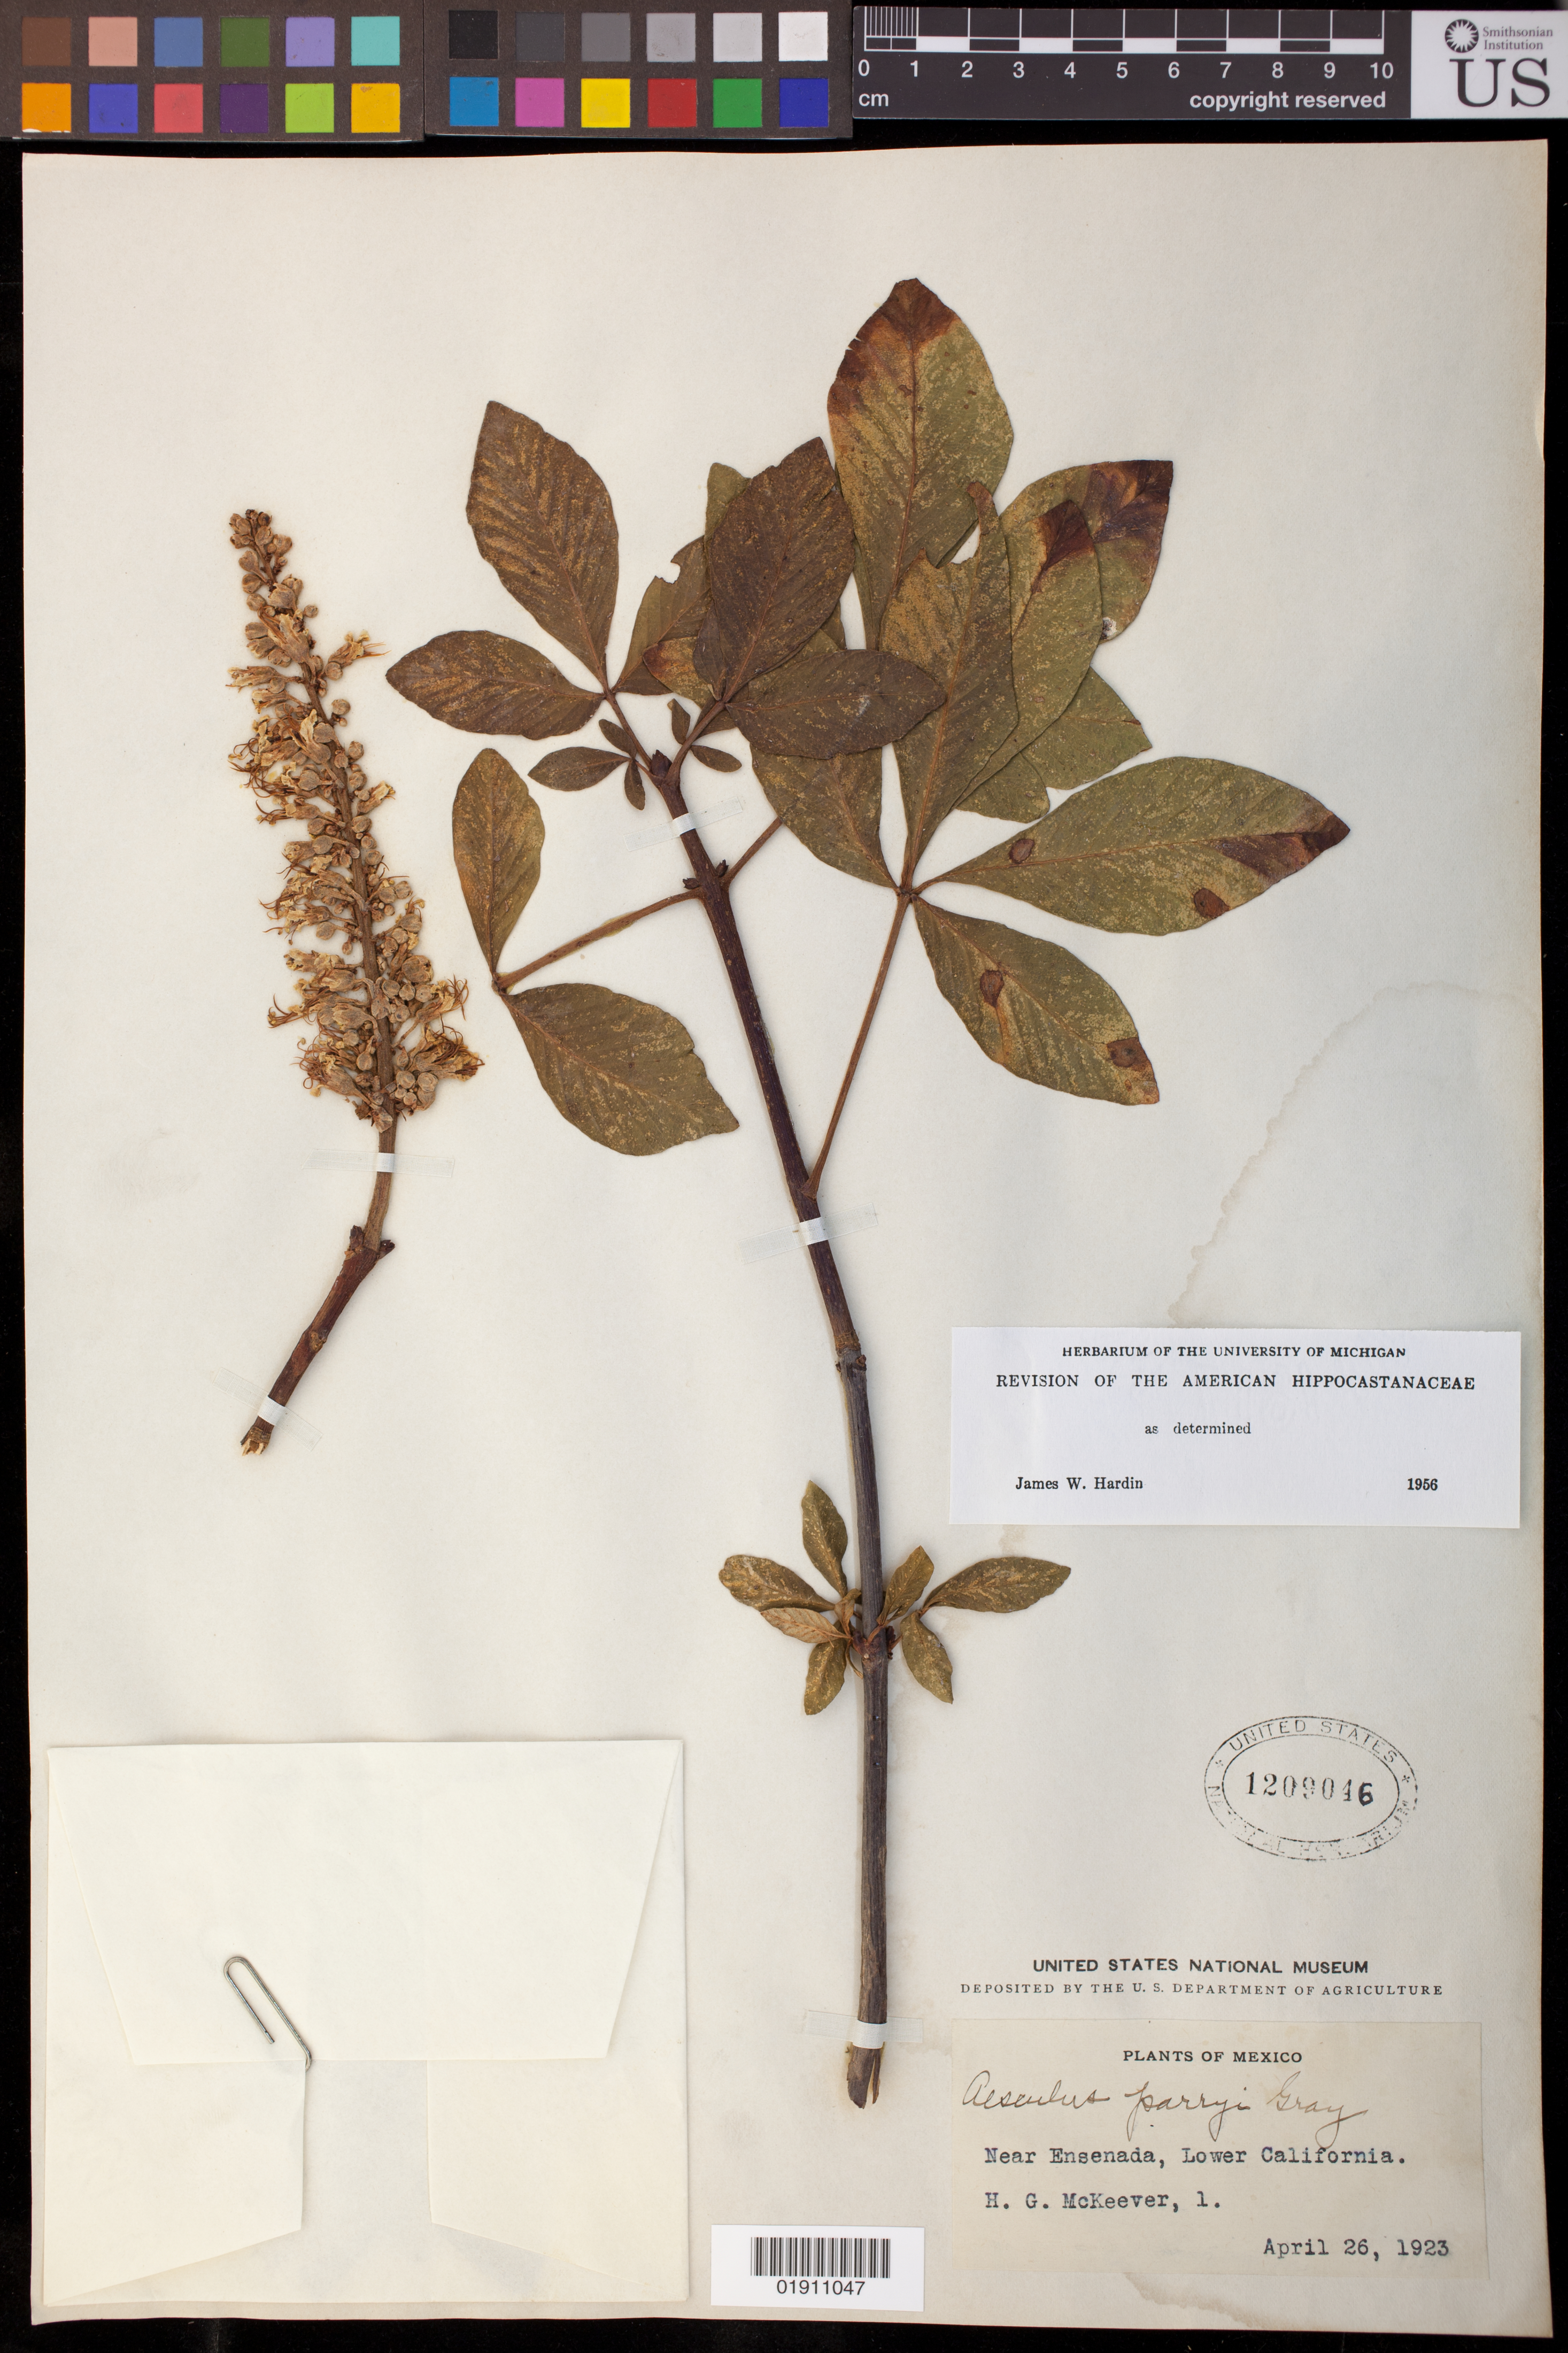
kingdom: Plantae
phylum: Tracheophyta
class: Magnoliopsida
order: Sapindales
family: Sapindaceae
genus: Aesculus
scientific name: Aesculus parryi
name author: A. Gray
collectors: H. McKeever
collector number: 1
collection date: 1923-04-26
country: Mexico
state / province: Baja California Norte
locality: Near Ensenada, Lower California.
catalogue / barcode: US 1209046